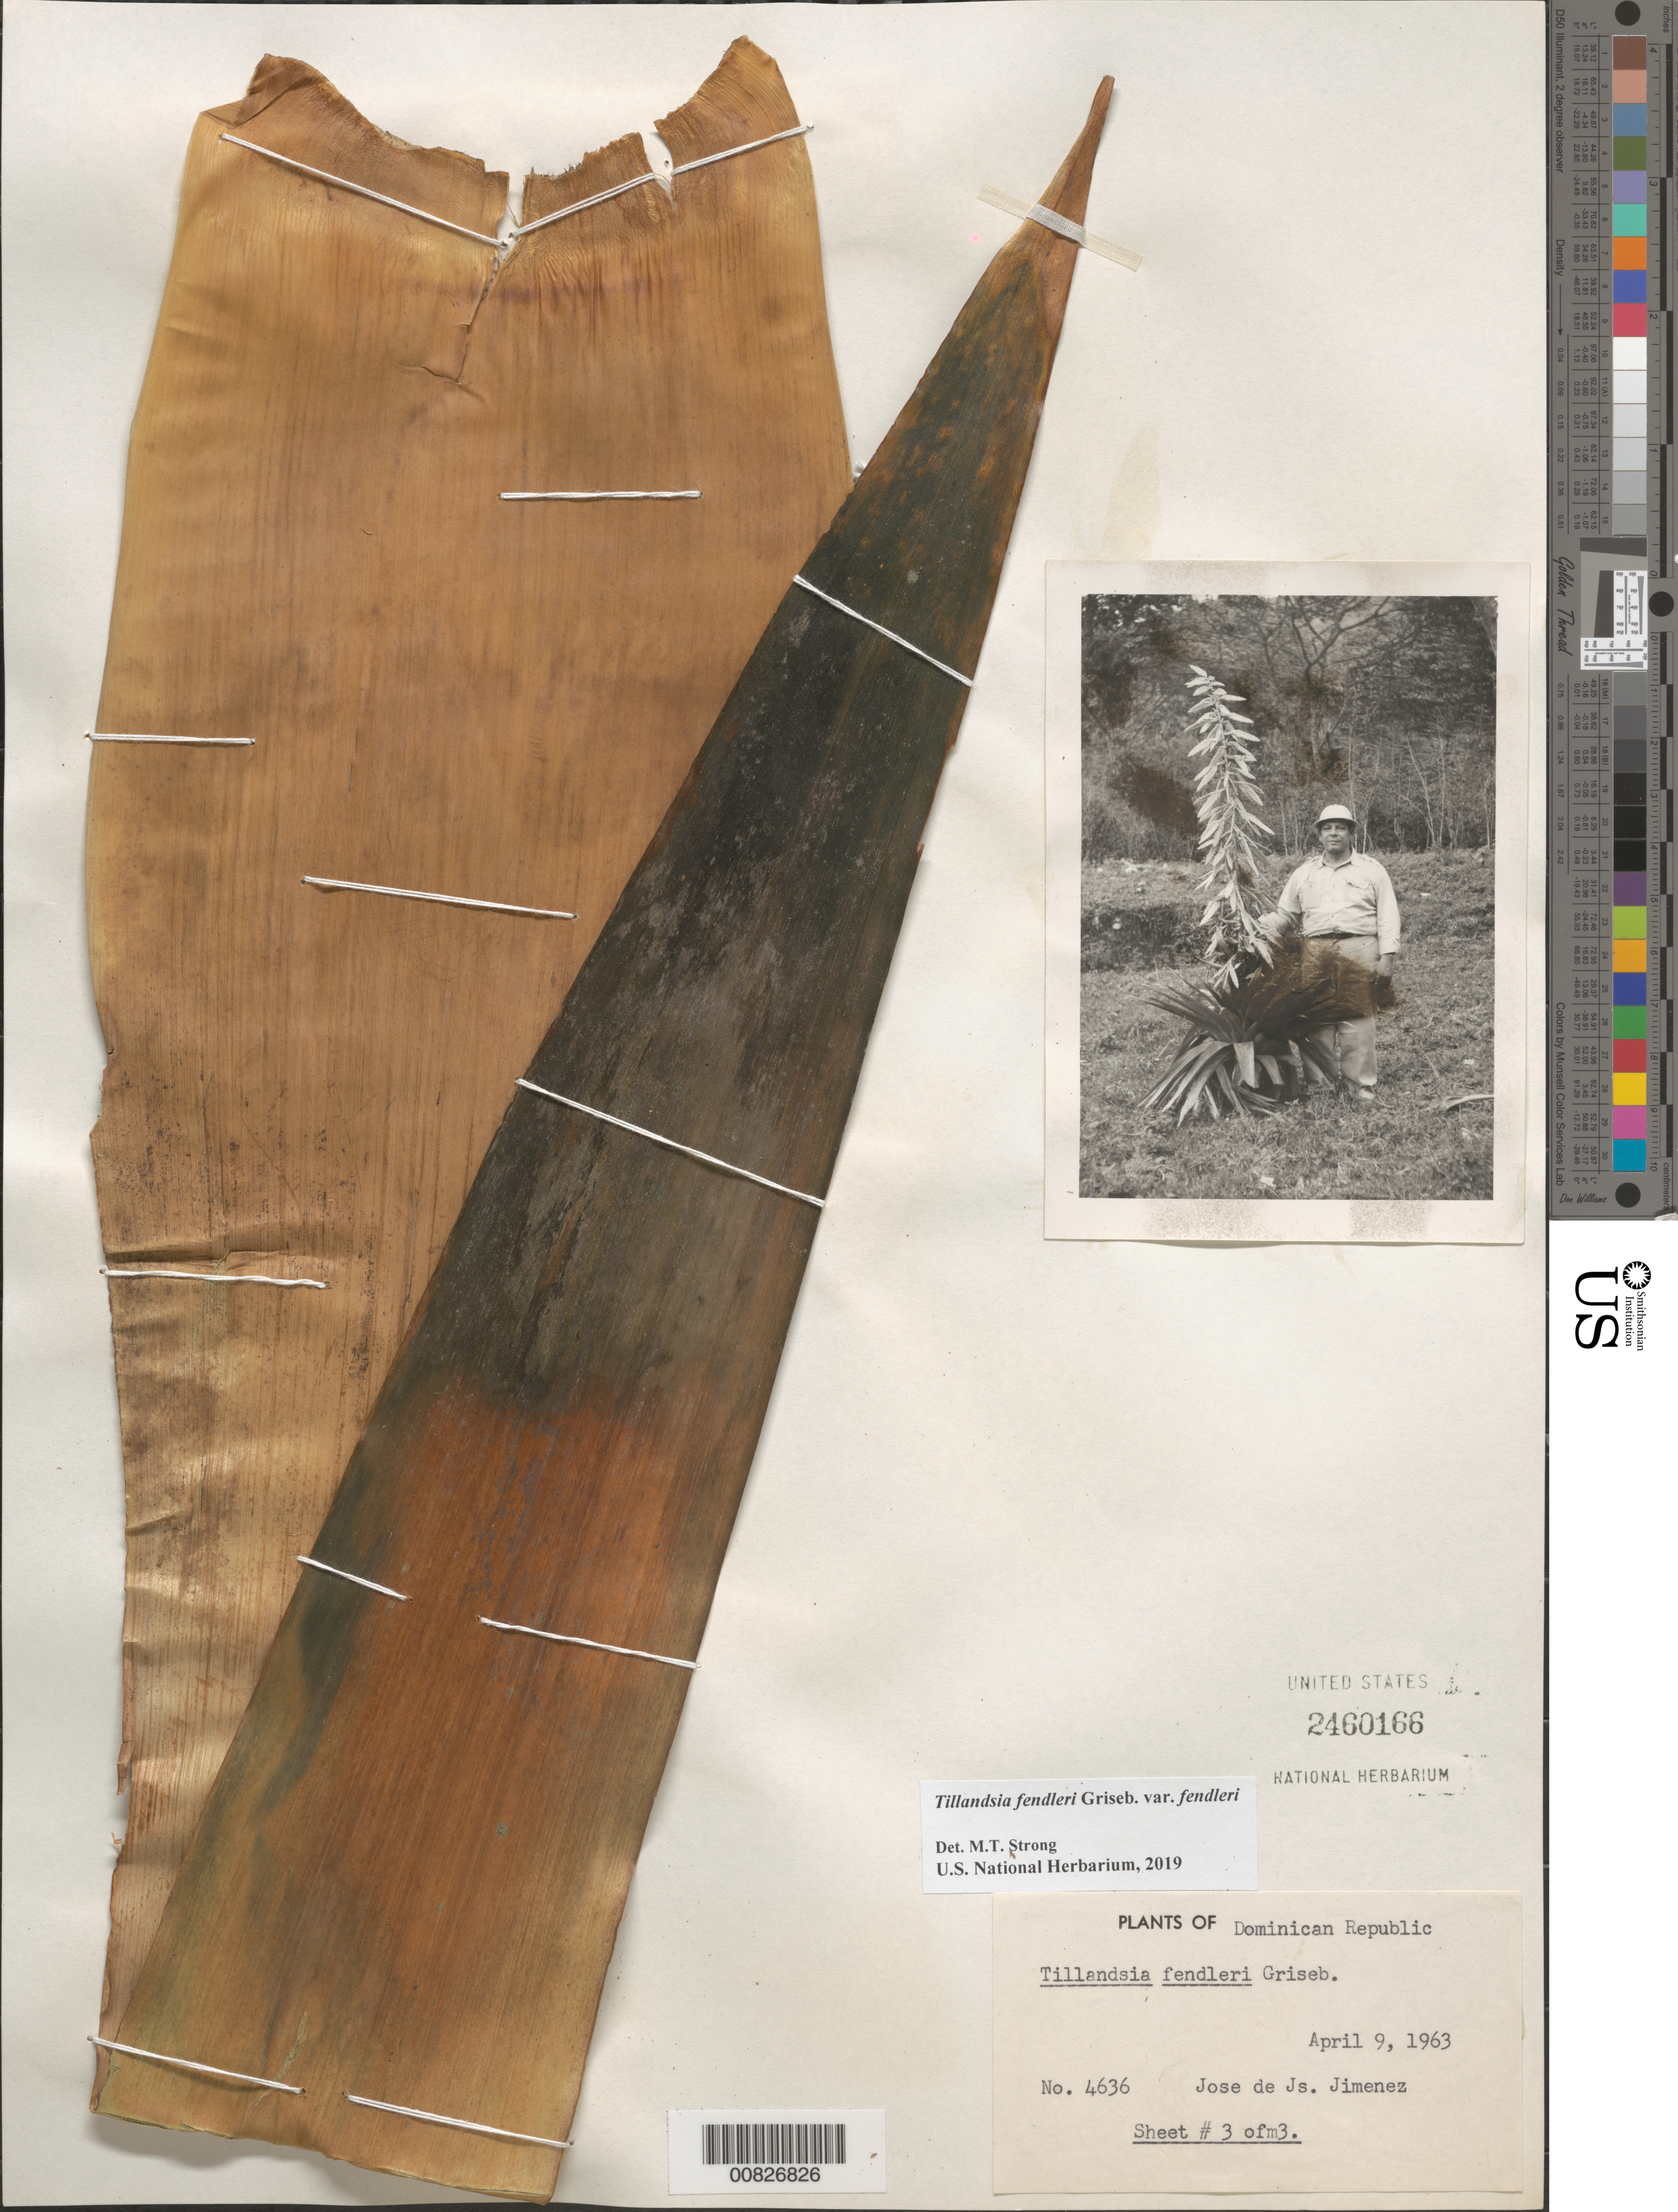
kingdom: Plantae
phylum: Tracheophyta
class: Liliopsida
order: Poales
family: Bromeliaceae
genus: Tillandsia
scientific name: Tillandsia fendleri var. fendleri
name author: Griseb.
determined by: Strong, Mark T., (BOT), Smithsonian Institution - National Museum of Natural History (UNITED STATES)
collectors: J. J. Jiménez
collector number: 4636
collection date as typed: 09 Apr 1963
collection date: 1963-04-09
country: Dominican Republic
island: Hispaniola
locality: Vic. of Monteada Nueva.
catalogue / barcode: US 2460166